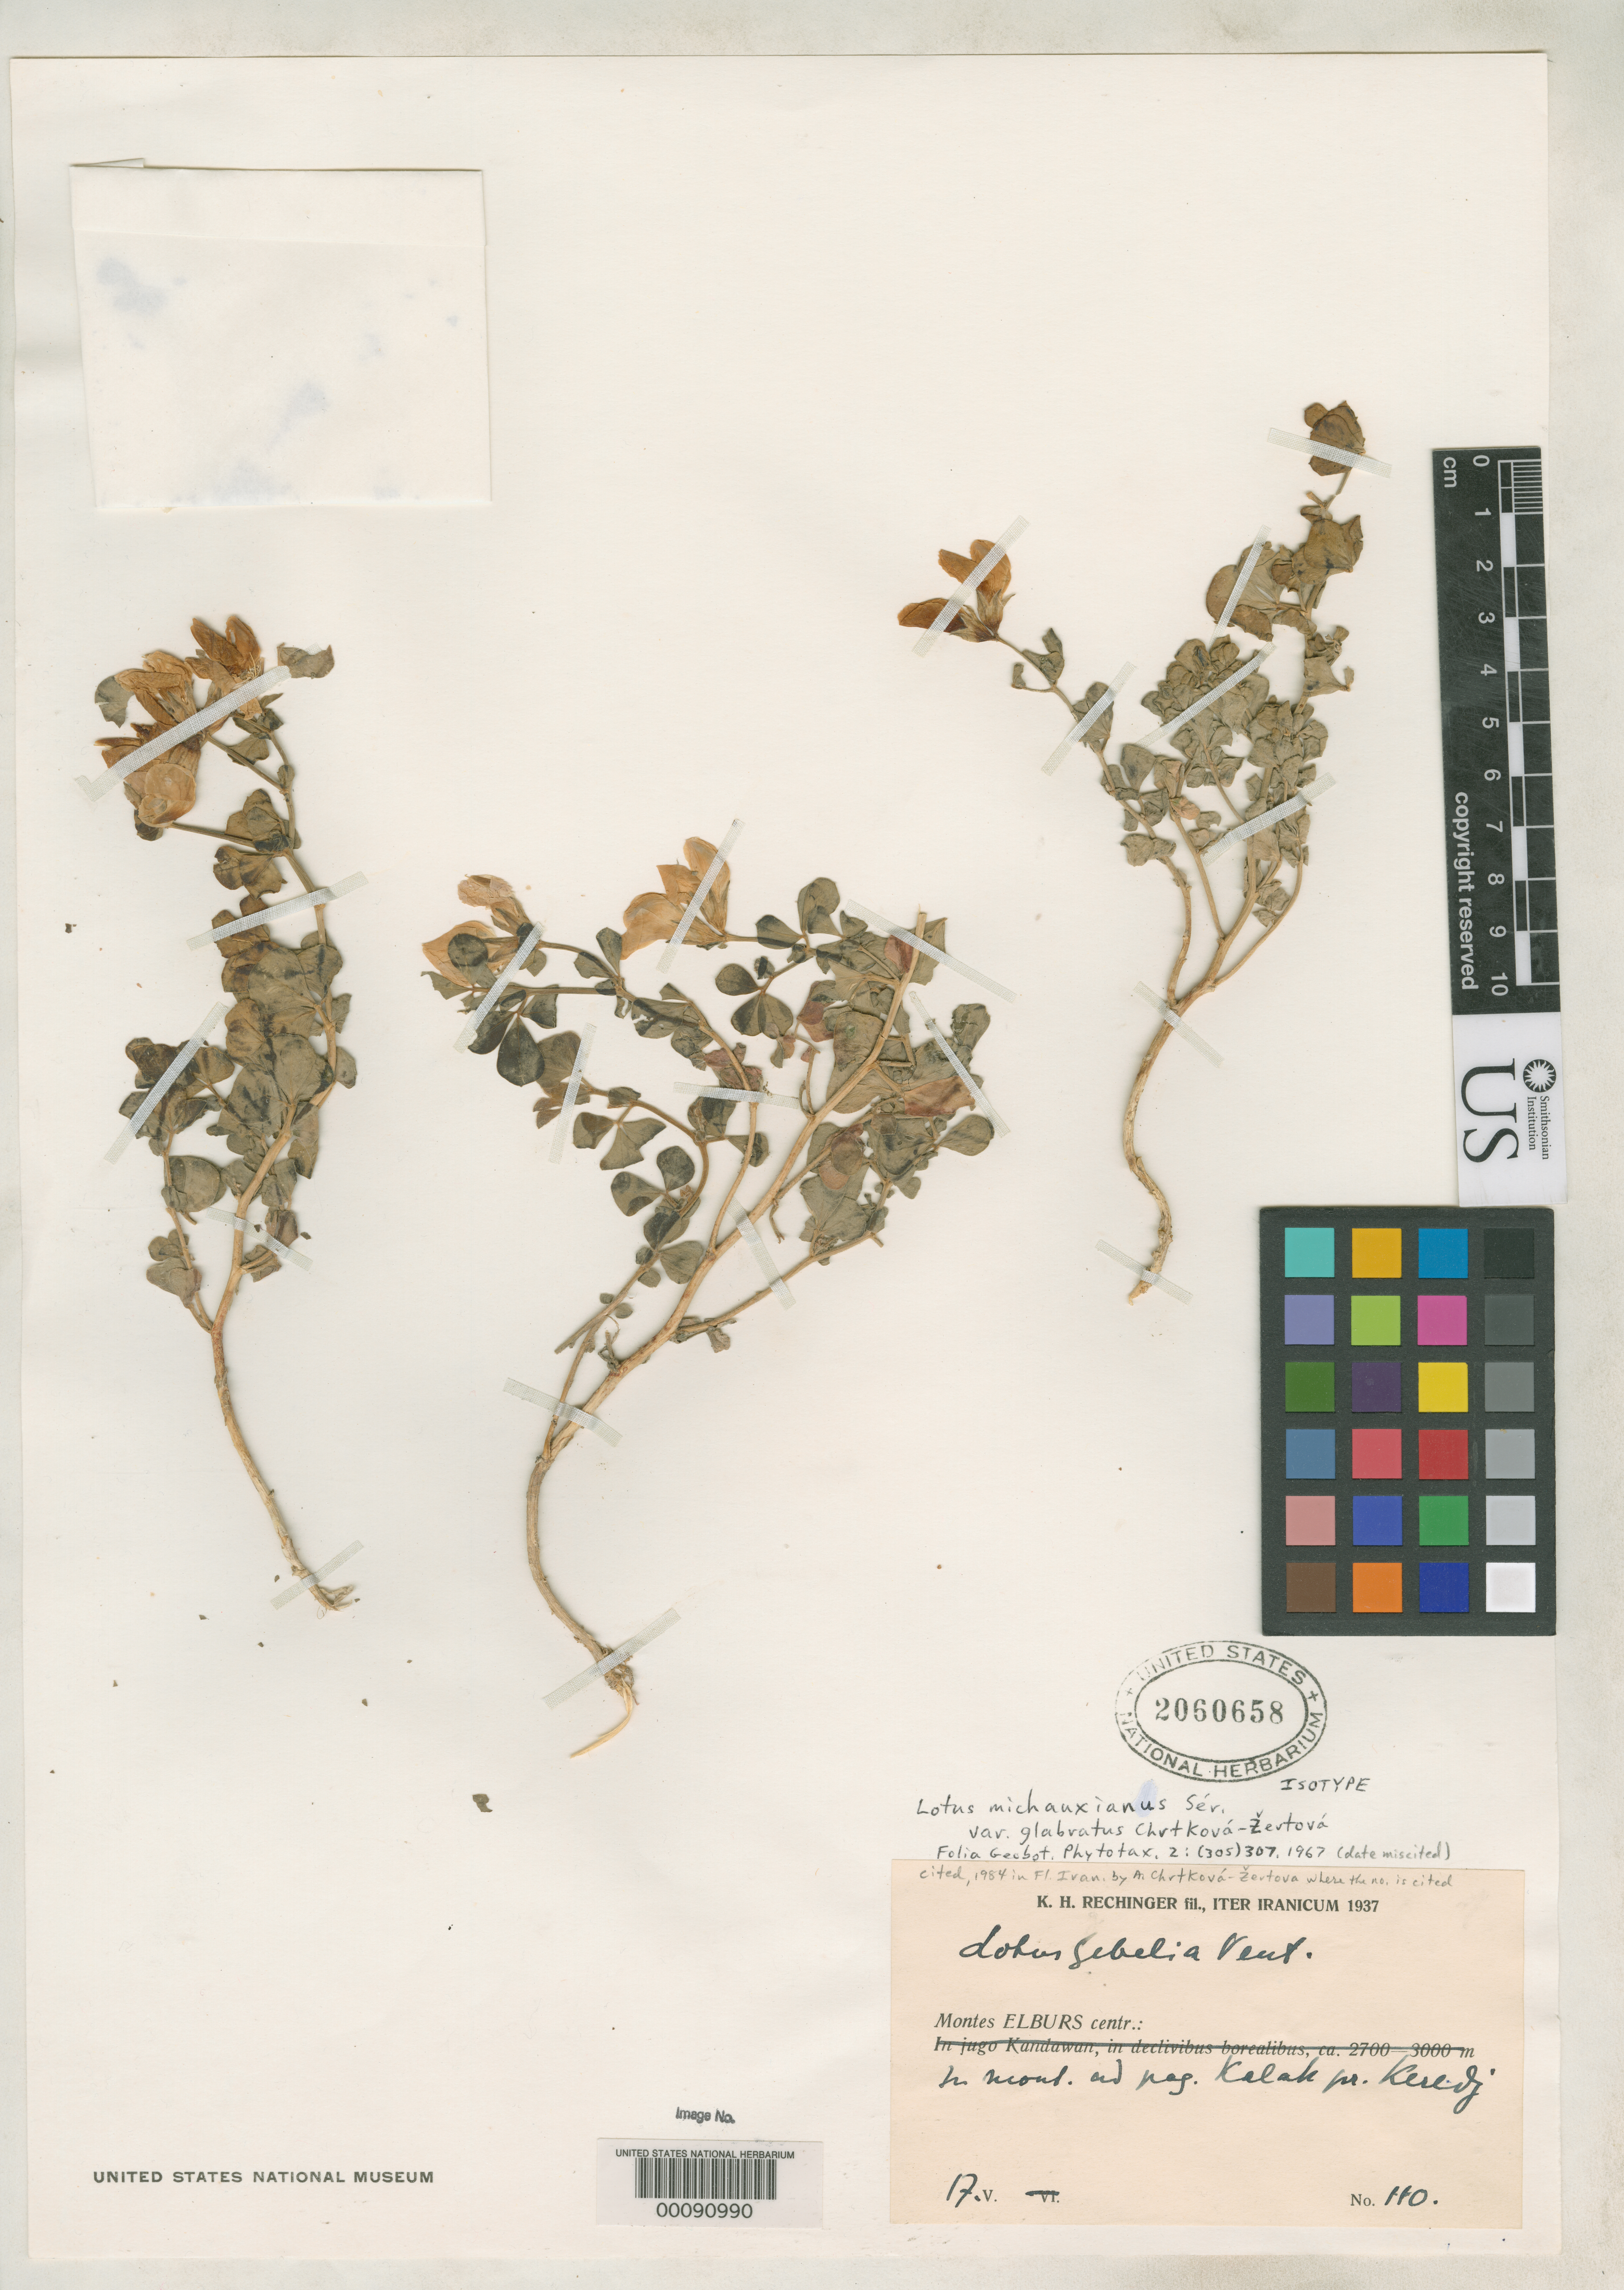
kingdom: Plantae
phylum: Tracheophyta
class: Magnoliopsida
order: Fabales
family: Fabaceae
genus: Lotus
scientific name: Lotus michauxianus var. glabratus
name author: Chrtkova-Zertova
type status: Isotype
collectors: A. Faurie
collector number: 110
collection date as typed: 17 May 1937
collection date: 1937-05-17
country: Iran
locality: Montes Elburs.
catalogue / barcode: US 2060658